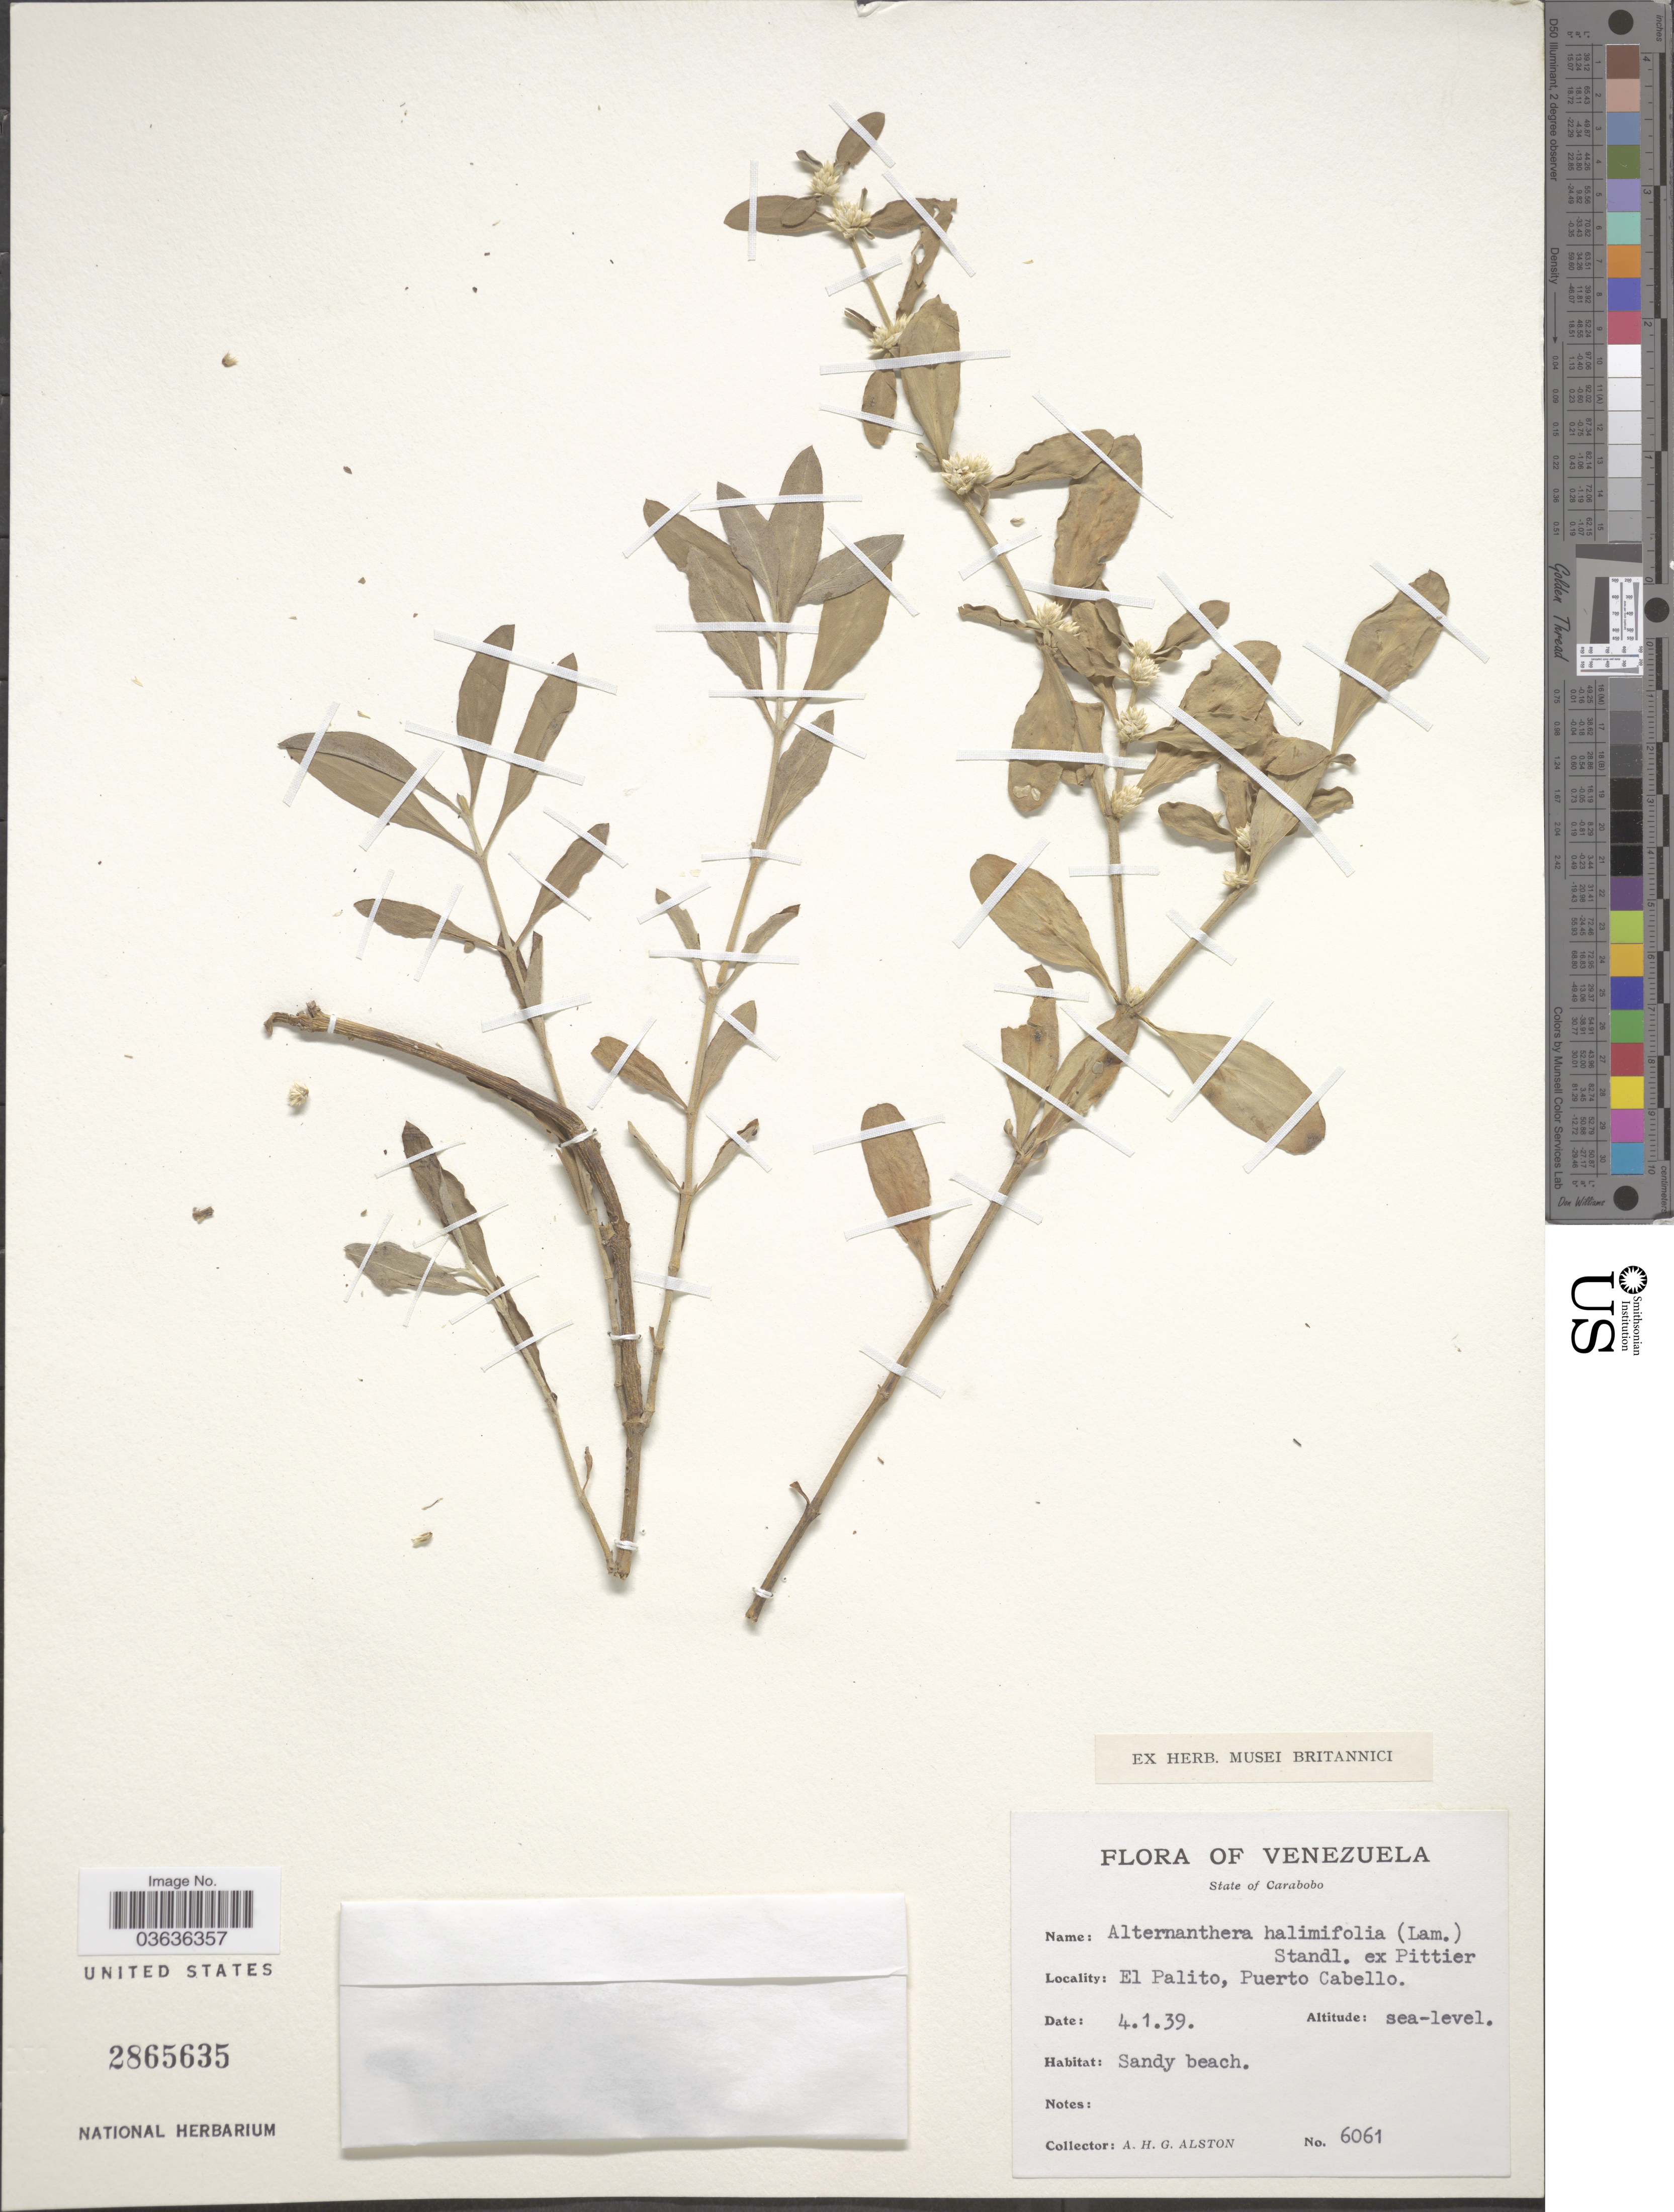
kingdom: Plantae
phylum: Tracheophyta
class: Magnoliopsida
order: Caryophyllales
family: Amaranthaceae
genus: Alternanthera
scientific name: Alternanthera halimifolia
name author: (Lam.) Standl. ex Pittier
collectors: A. H. Alston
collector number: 6061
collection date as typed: Transcribed d/m/y: 4/1/39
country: Venezuela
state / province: Carabobo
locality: El Palito, Puerto Cabello.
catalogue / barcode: US 2865635